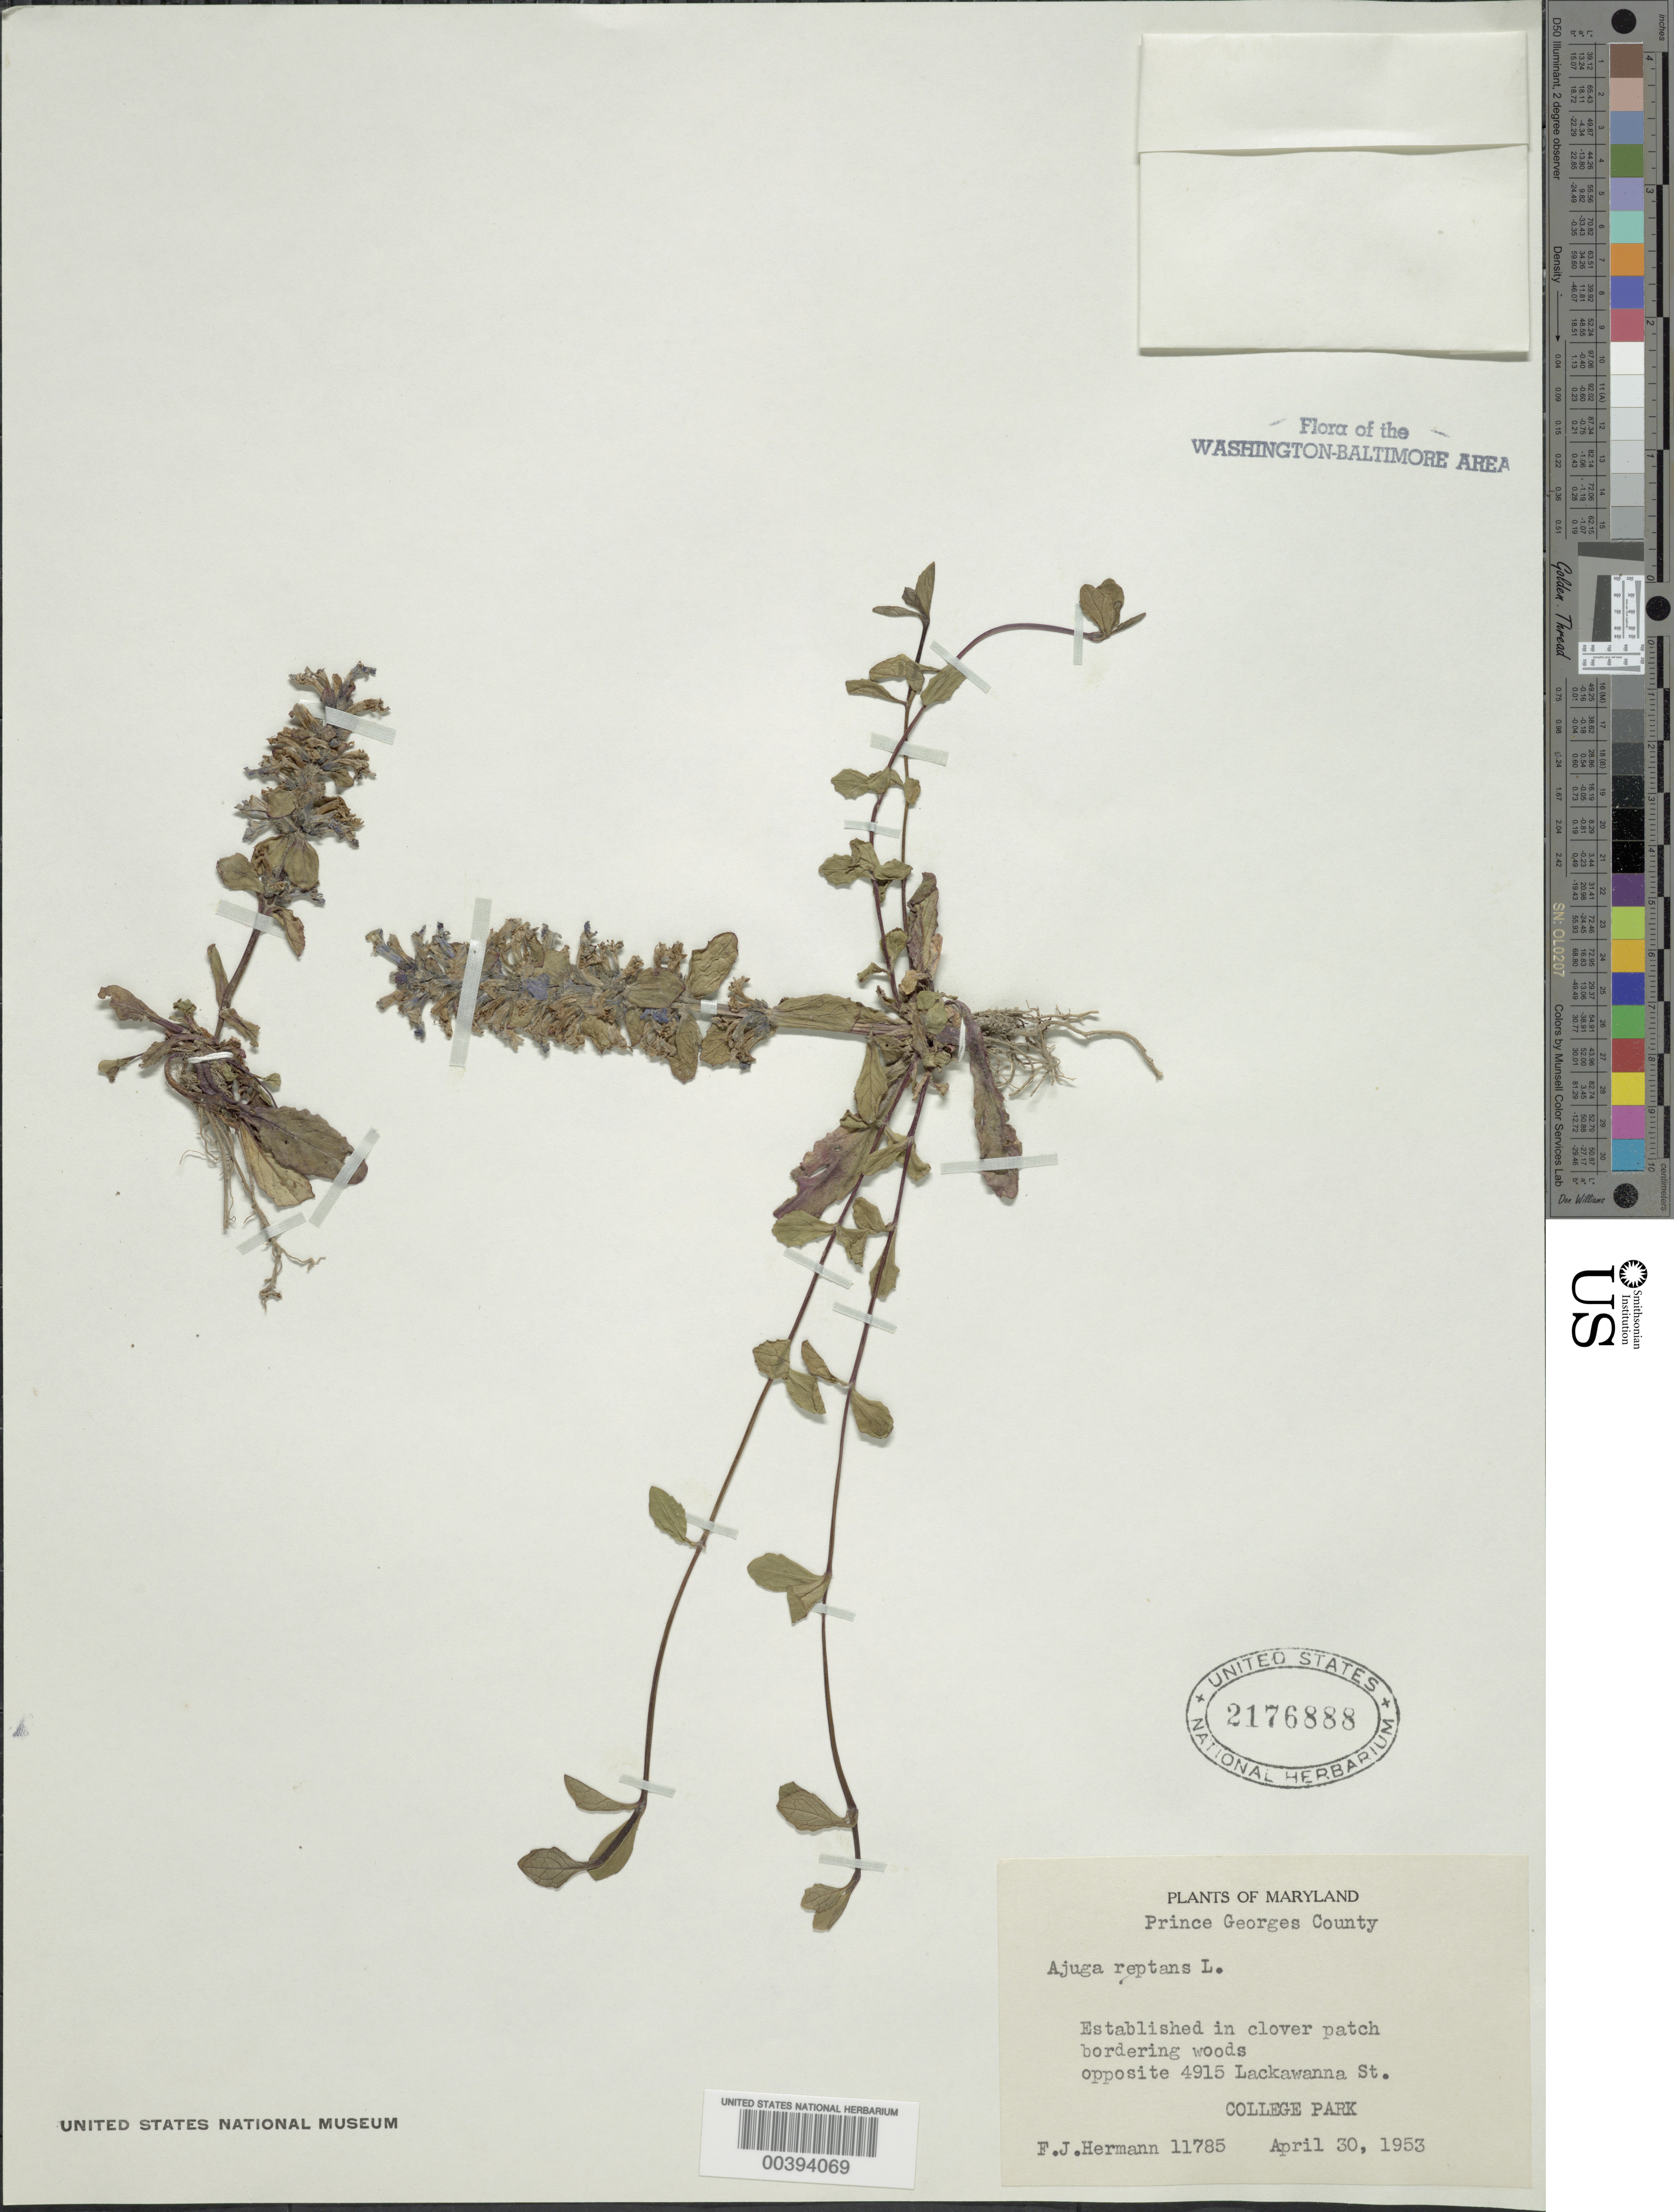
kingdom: Plantae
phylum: Tracheophyta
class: Magnoliopsida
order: Lamiales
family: Lamiaceae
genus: Ajuga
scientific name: Ajuga reptans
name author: L.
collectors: F. J. Hermann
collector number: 11785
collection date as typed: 30 Apr 1953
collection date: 1953-04-30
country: United States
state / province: Maryland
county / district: Prince George's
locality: College Park, 4915 Lackawanna Street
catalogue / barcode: US 2176888